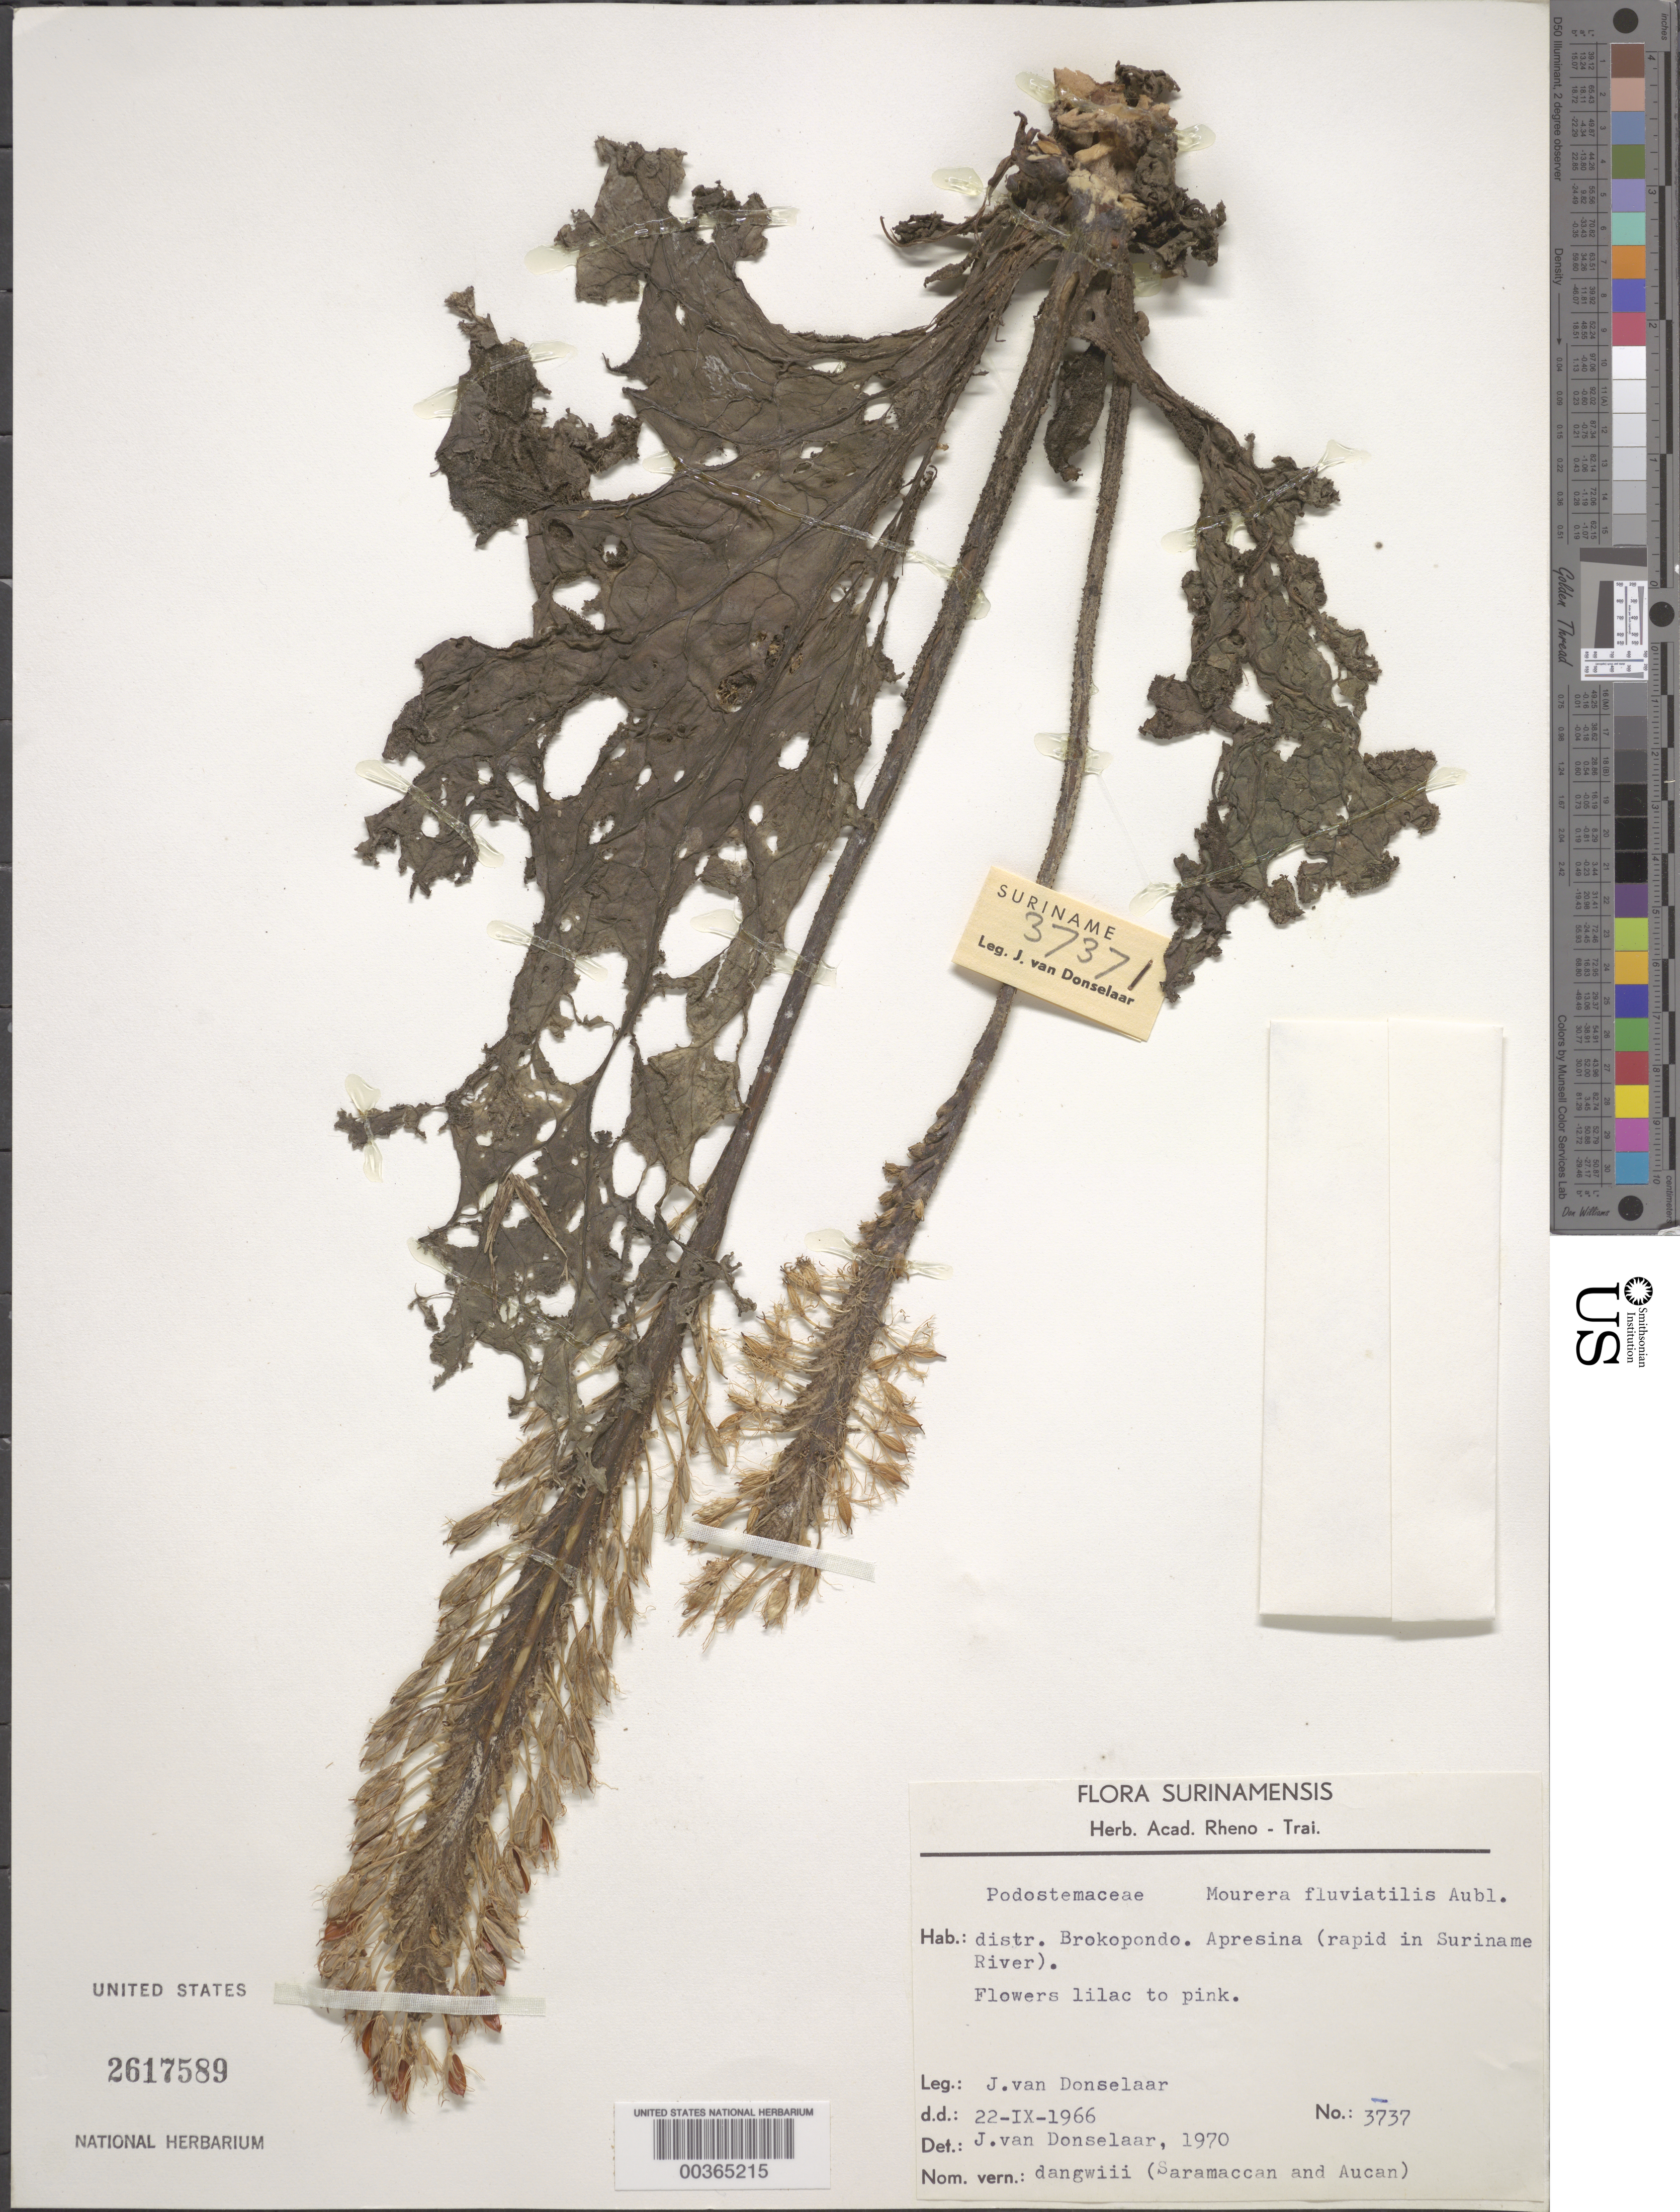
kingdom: Plantae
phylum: Tracheophyta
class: Magnoliopsida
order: Malpighiales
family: Podostemaceae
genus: Mourera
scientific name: Mourera fluviatilis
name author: Aubl.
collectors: J. Donselaar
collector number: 3737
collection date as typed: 22 Sep 1966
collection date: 1966-09-22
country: Suriname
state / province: Brokopondo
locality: Apresina (rapid in surimane river)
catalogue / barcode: US 2617589